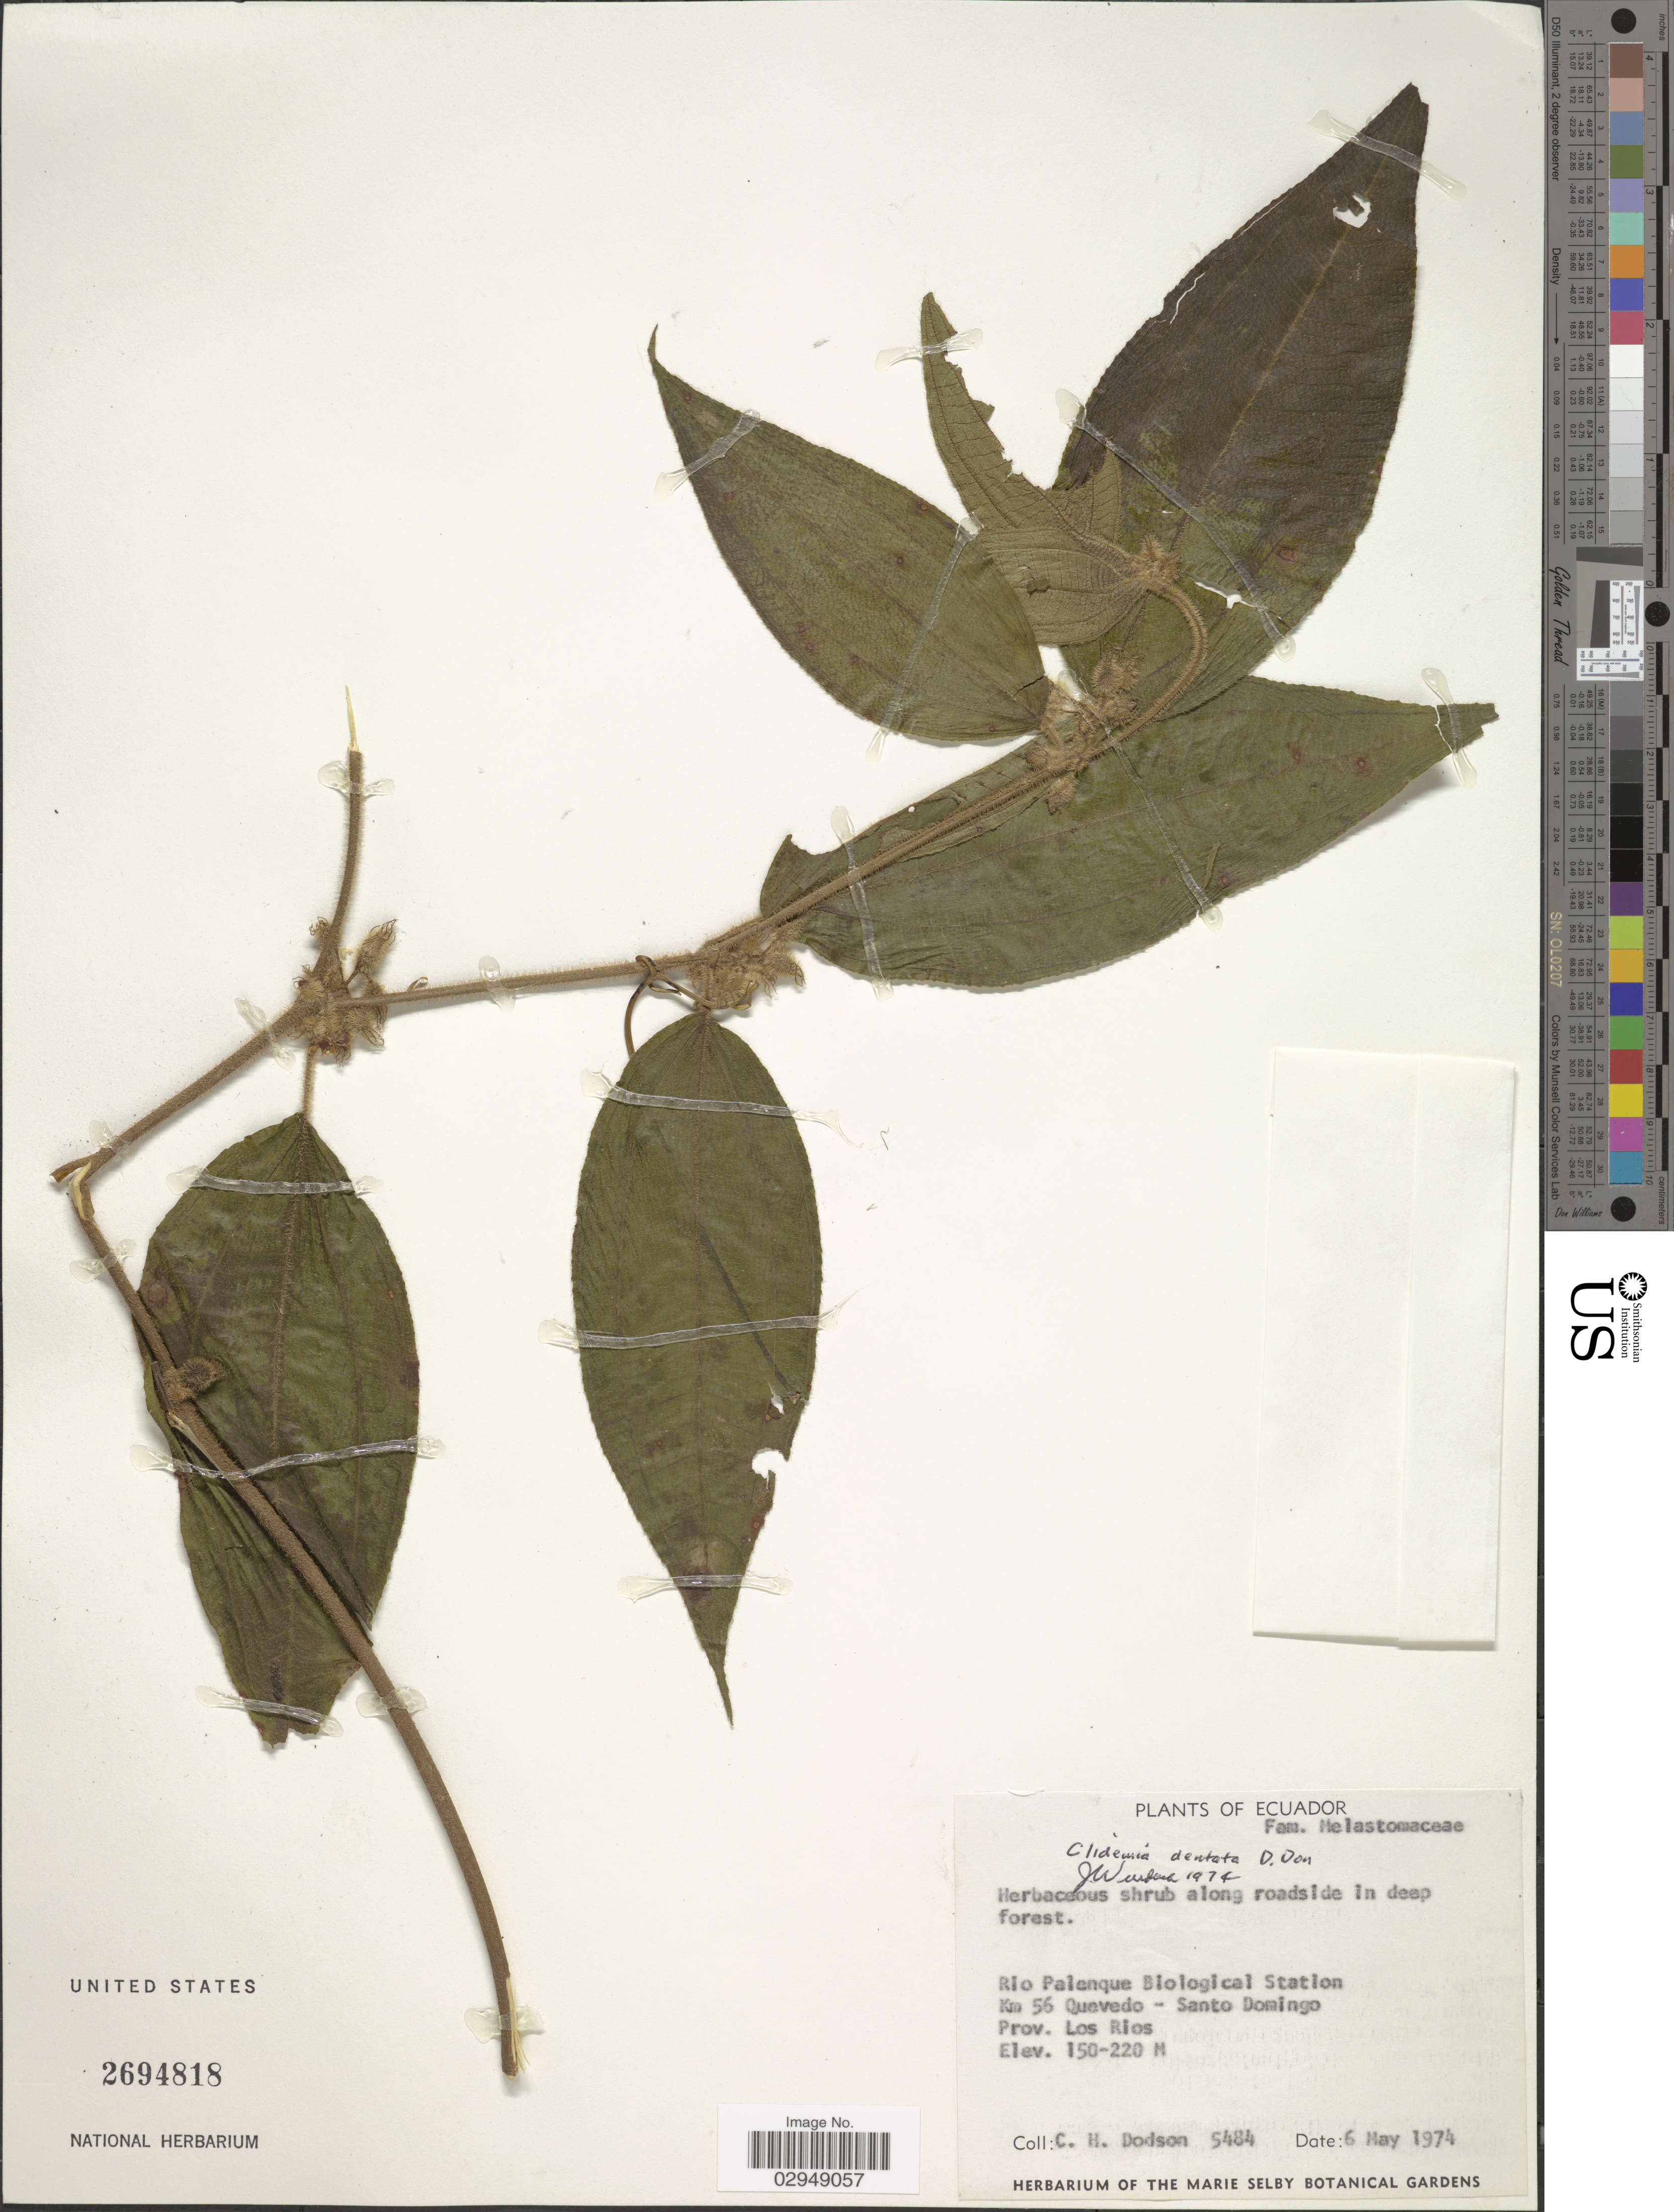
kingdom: Plantae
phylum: Tracheophyta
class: Magnoliopsida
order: Myrtales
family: Melastomataceae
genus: Clidemia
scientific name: Clidemia dentata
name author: D. Don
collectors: C. H. Dodson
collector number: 5484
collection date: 1974-05-06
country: Ecuador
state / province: Los Ríos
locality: Río Palenque Biological Station. Km 56 Quevedo - Santo Domingo.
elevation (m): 150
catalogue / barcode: US 2694818